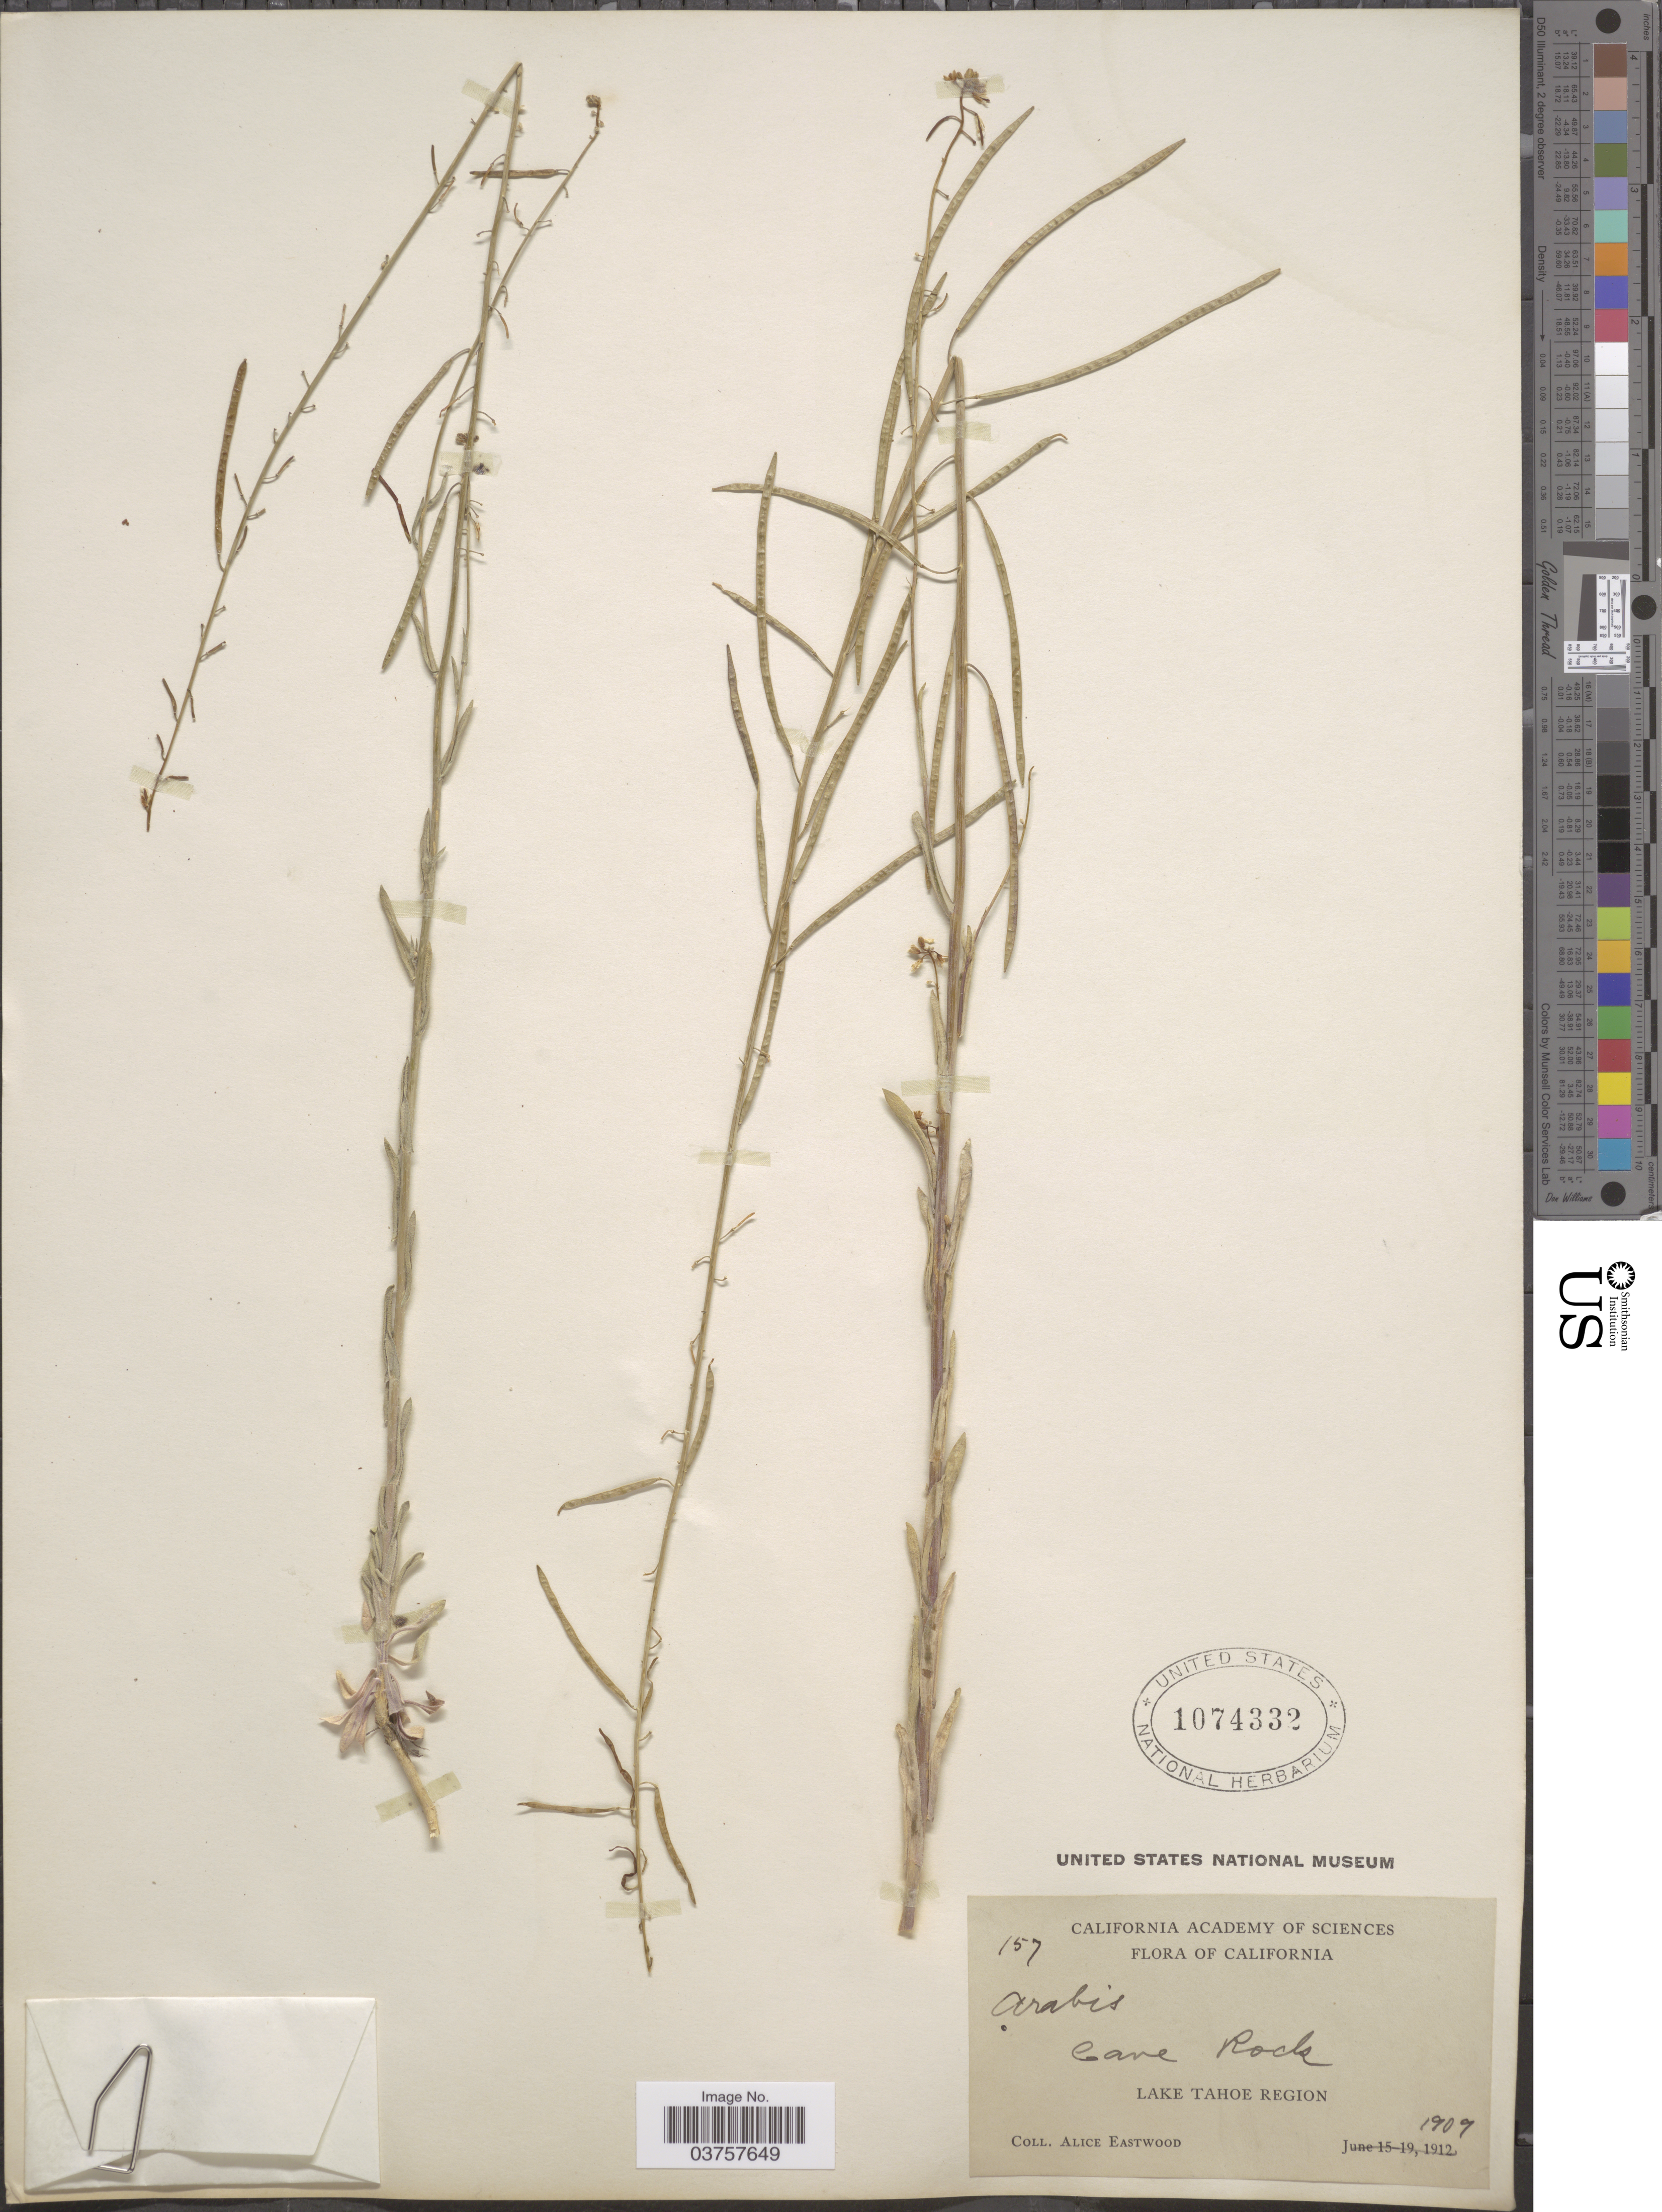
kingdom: Plantae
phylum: Tracheophyta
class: Magnoliopsida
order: Brassicales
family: Brassicaceae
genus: Arabis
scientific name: Arabis holboellii var. retrofracta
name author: Rydb.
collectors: A. Eastwood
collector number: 157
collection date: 1909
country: United States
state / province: California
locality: Cave Rocks. Lake Tahoe Region.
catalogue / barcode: US 1074332